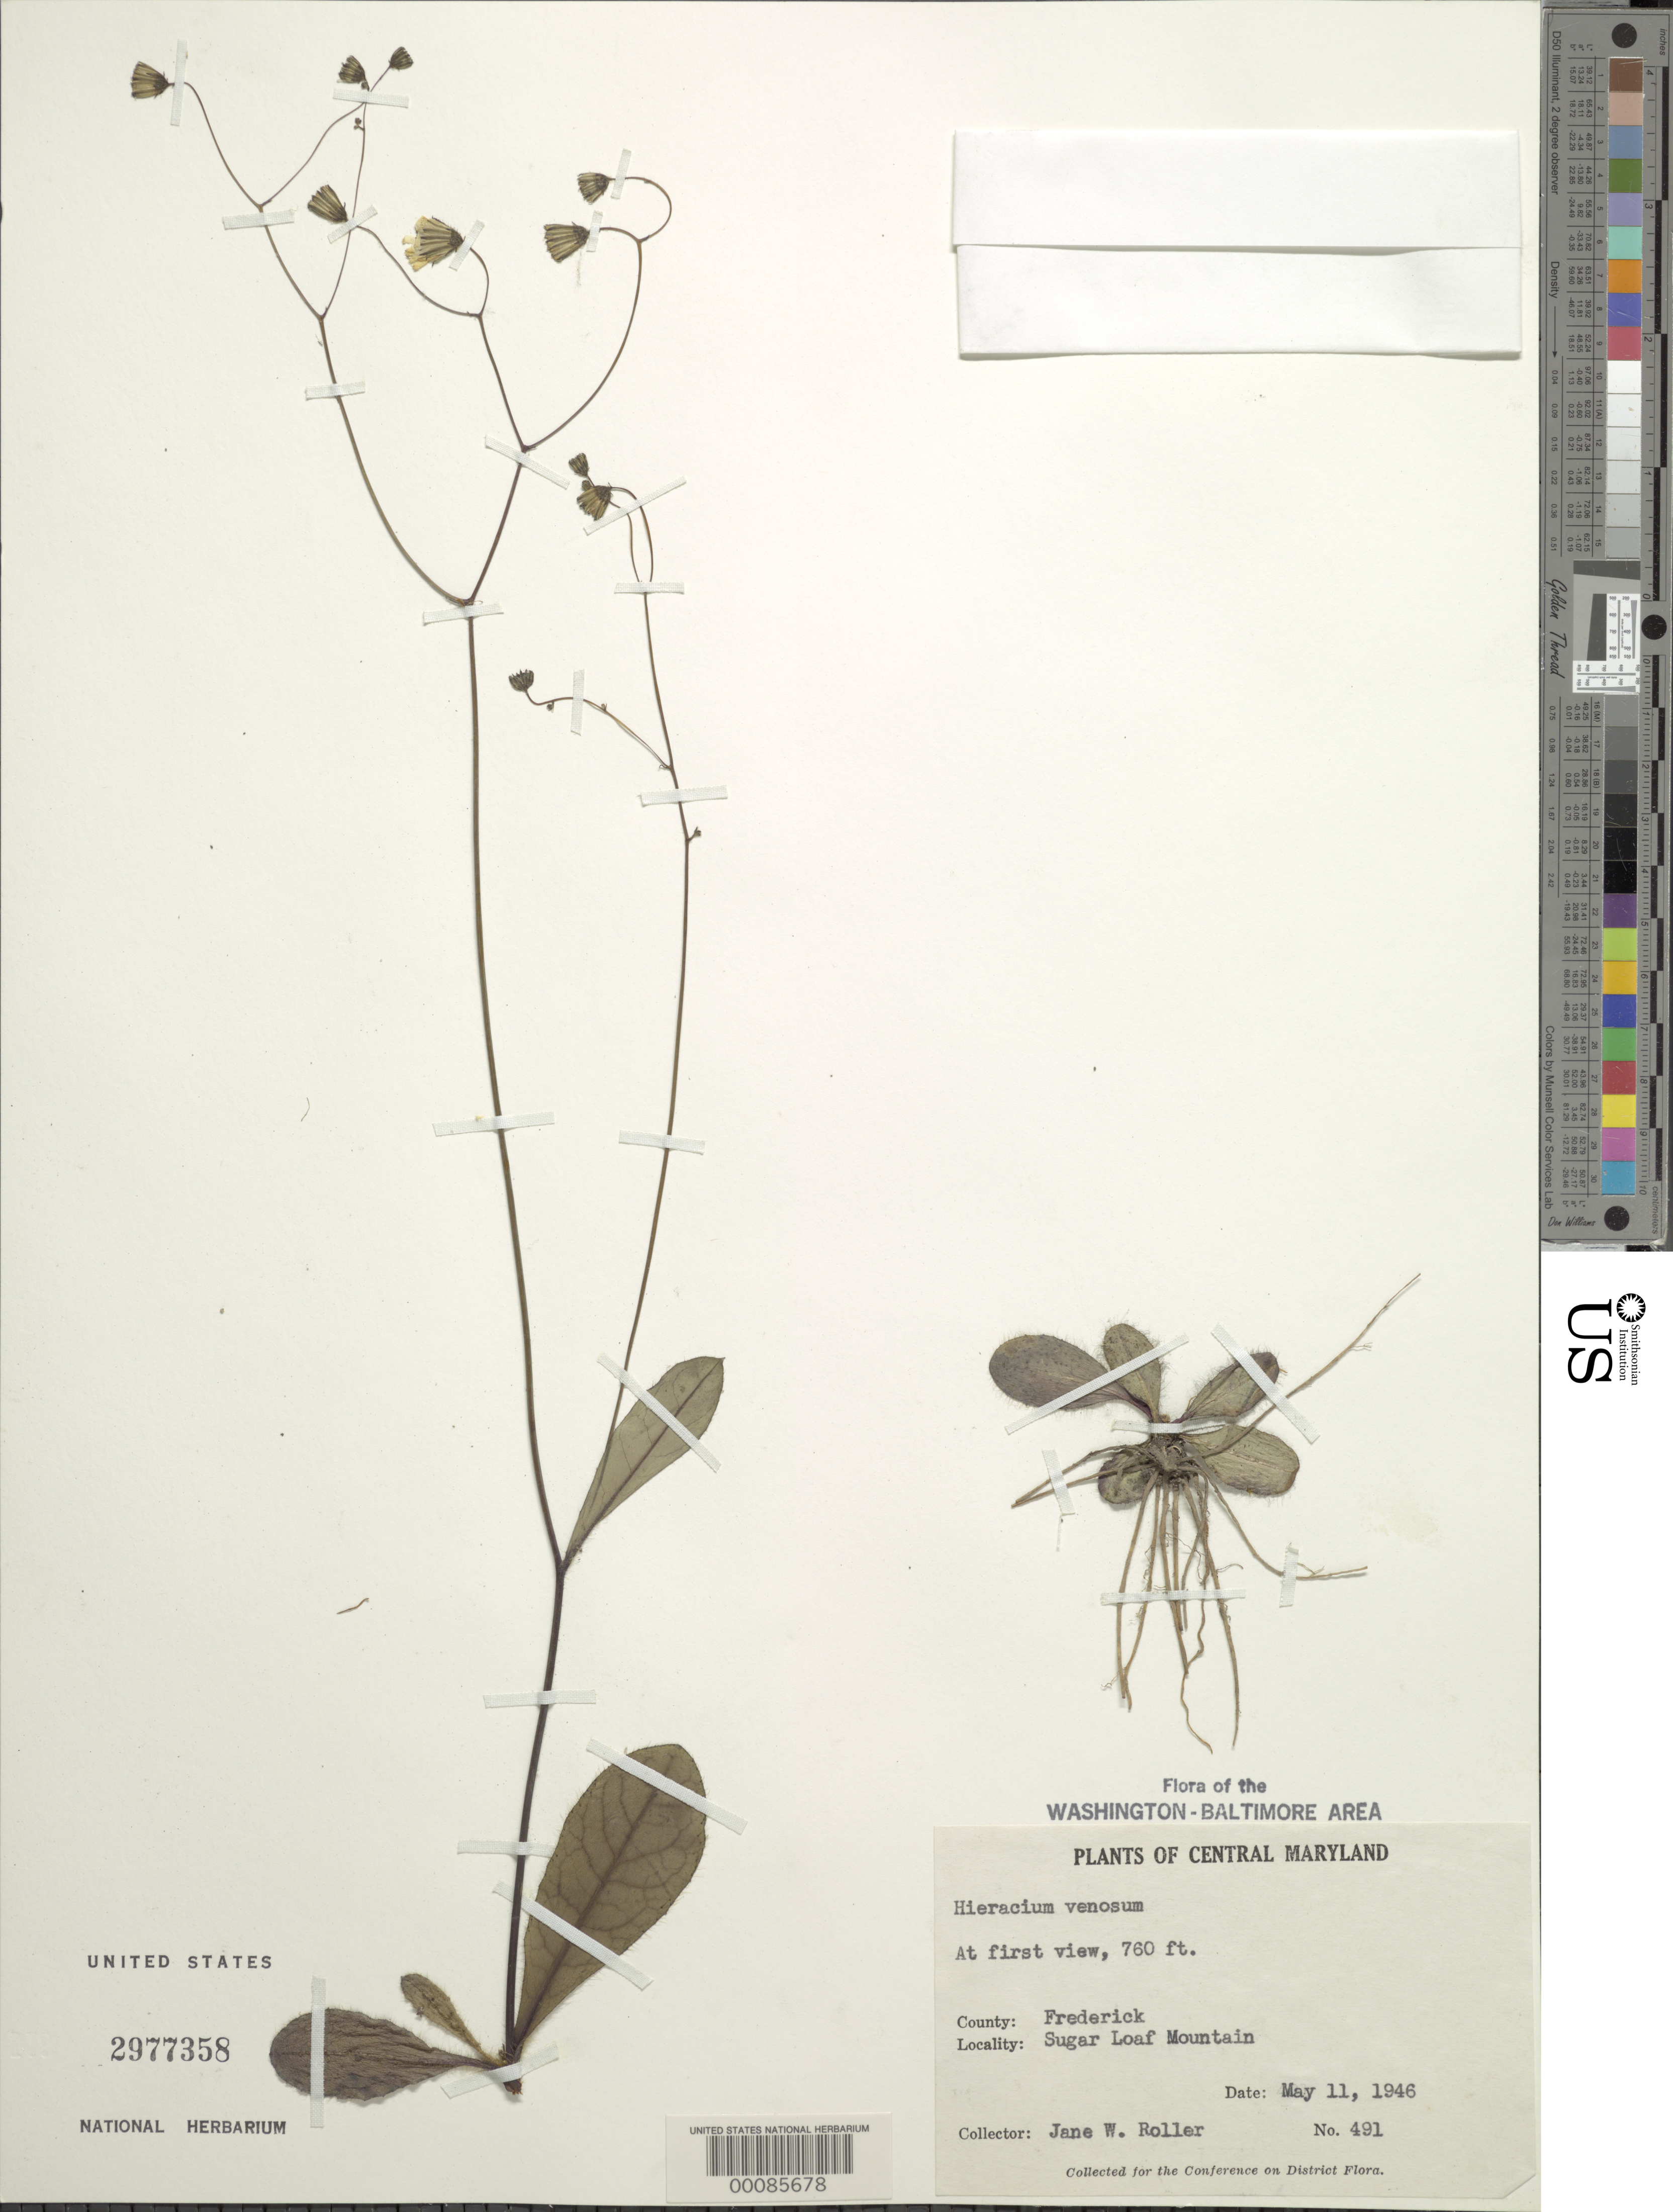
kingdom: Plantae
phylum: Tracheophyta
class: Magnoliopsida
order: Asterales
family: Asteraceae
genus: Hieracium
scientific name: Hieracium venosum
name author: L.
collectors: J. W. Roller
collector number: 491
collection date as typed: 11 May 1946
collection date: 1946-05-11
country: United States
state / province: Maryland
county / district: Frederick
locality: Sugar Loaf Mountain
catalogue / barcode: US 2977358